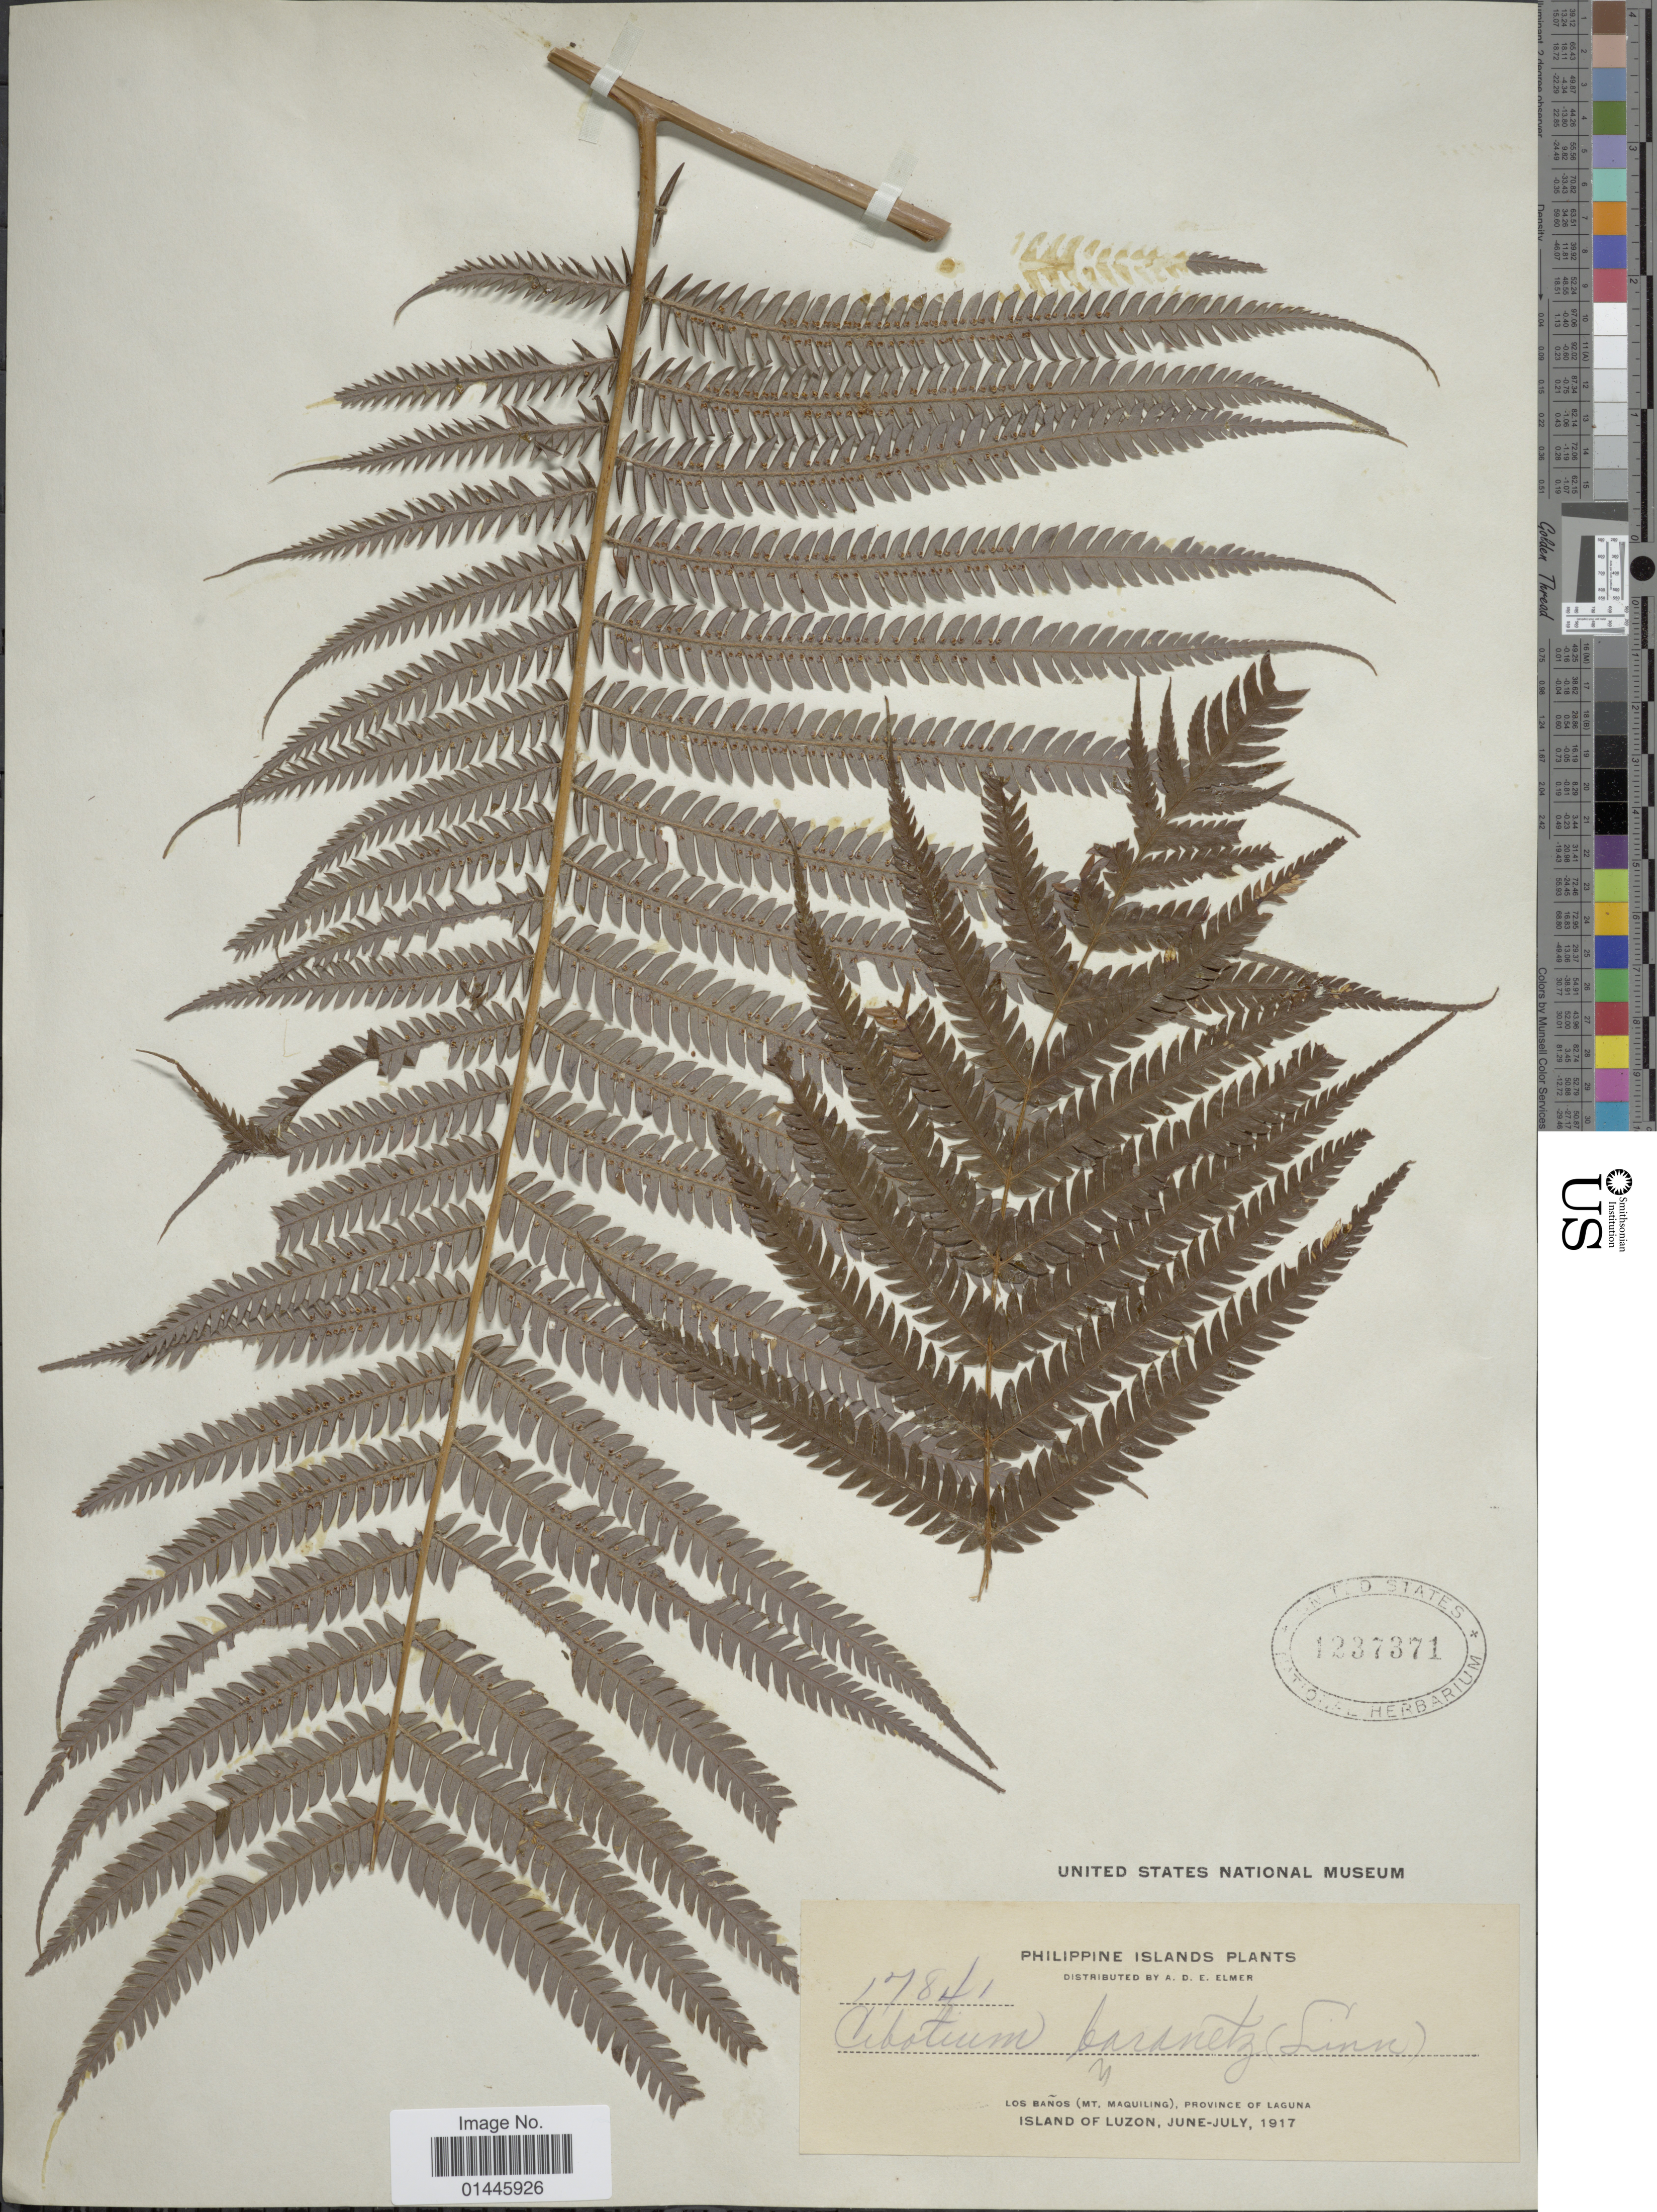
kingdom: Plantae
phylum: Tracheophyta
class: Polypodiopsida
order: Cyatheales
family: Cibotiaceae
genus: Cibotium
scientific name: Cibotium barometz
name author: (L.) J. Sm.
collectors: A. D. E. Elmer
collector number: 17841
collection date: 1917-06/1917-07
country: Philippines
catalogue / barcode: US 1237371